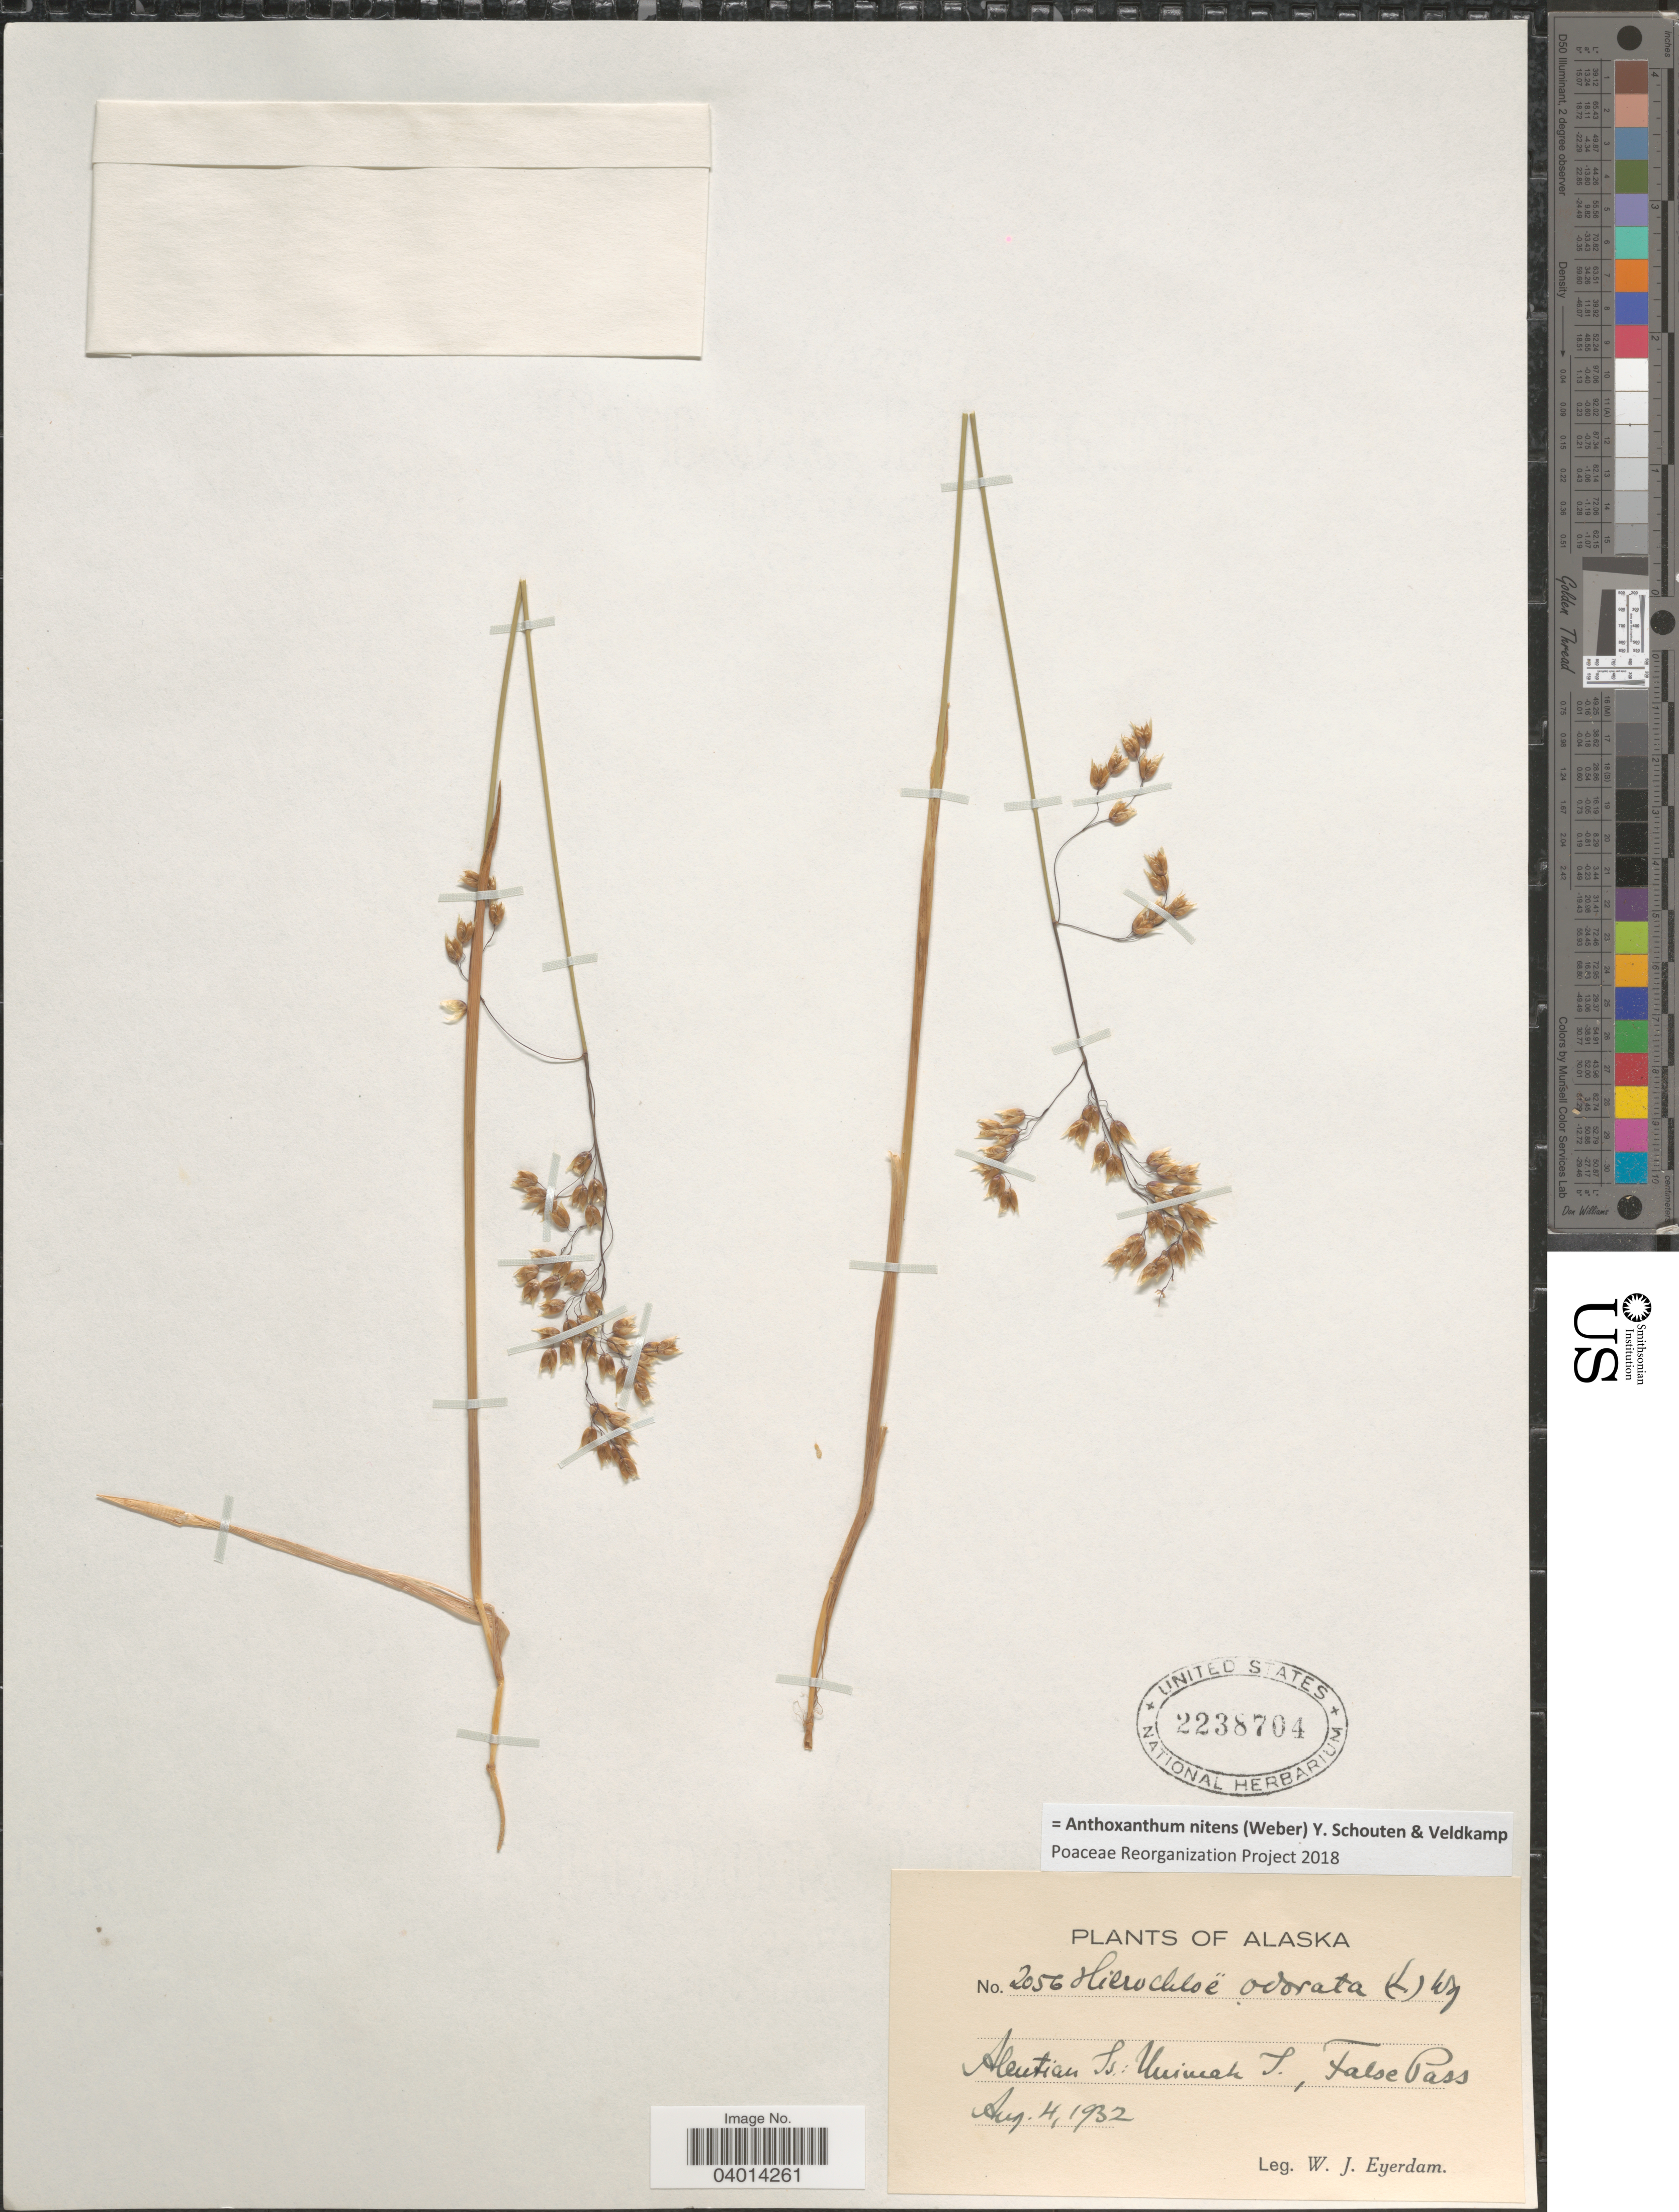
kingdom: Plantae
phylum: Tracheophyta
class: Liliopsida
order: Poales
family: Poaceae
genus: Anthoxanthum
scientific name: Anthoxanthum nitens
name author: (G.H. Weber) R.T.A. Schouten & Veldkamp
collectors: W. J. Eyerdam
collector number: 2056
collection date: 1932-08-04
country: United States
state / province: Alaska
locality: Aleutian Is.: Unimak I., False Pass.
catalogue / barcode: US 2238704